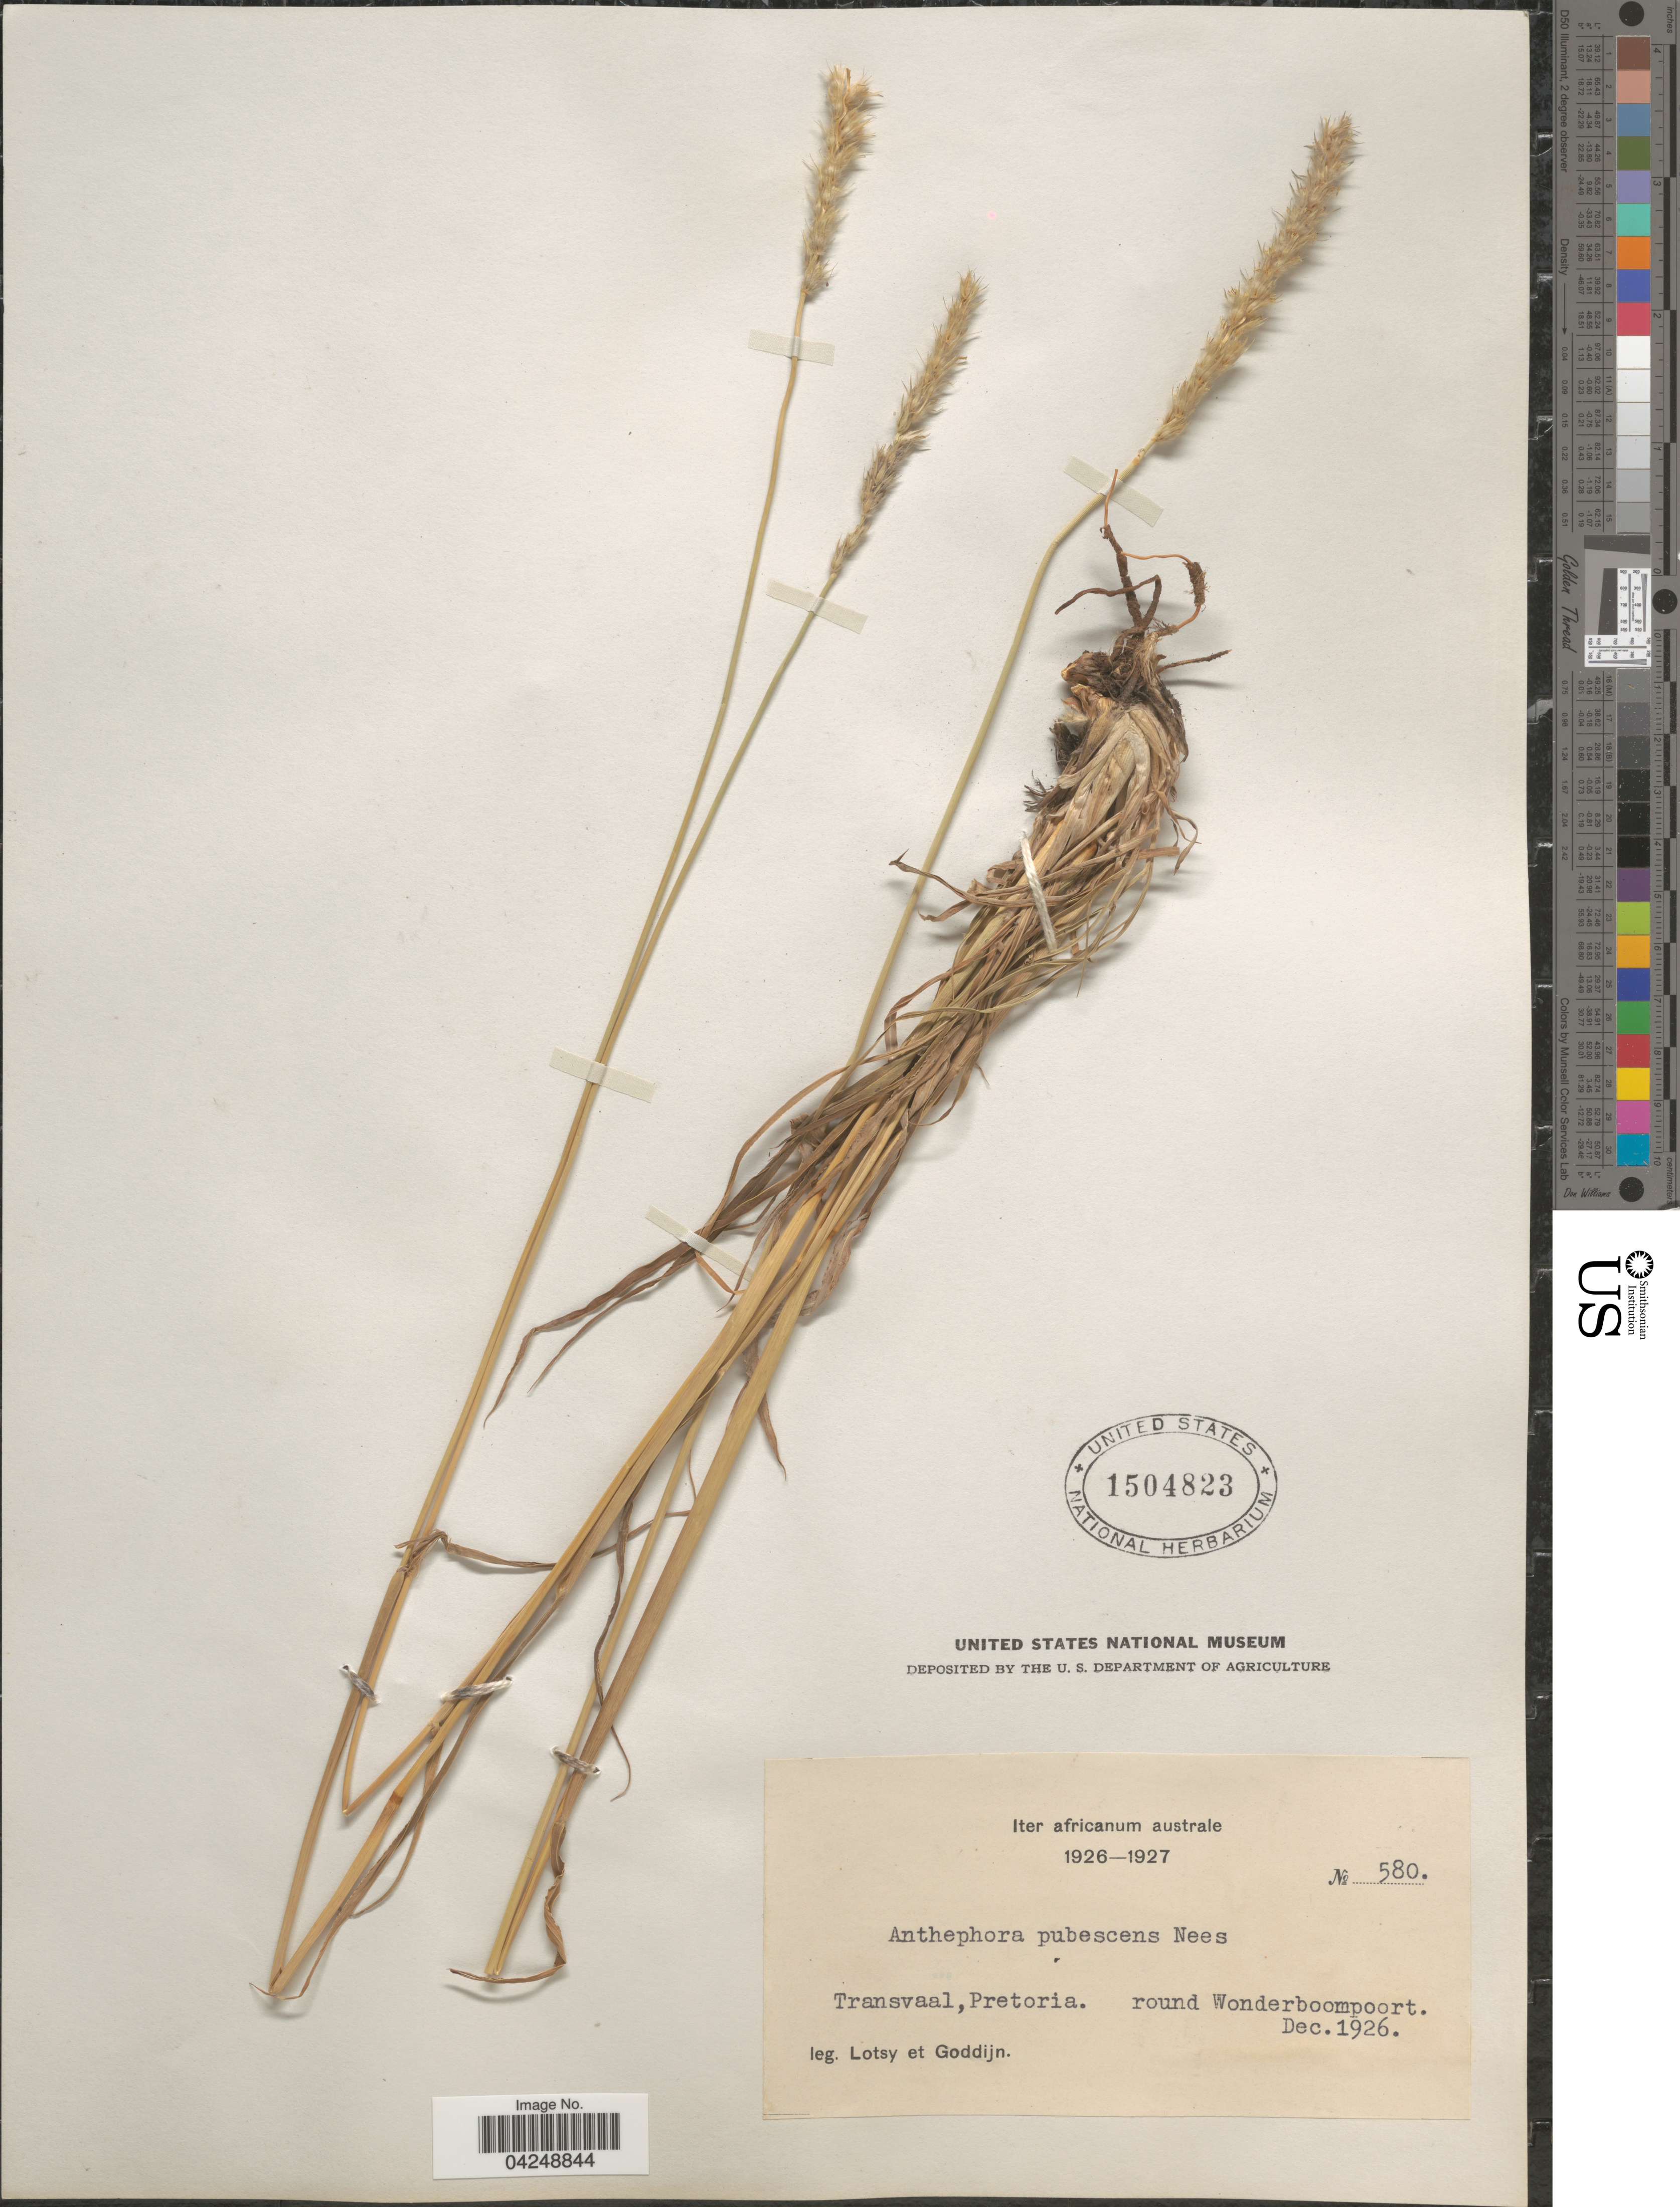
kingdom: Plantae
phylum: Tracheophyta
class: Liliopsida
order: Poales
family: Poaceae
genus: Anthephora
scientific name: Anthephora pubescens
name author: Nees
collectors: Lotsy & Goddijn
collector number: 580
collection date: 1926-12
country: South Africa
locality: Iter africanum australe 1926-1927. Transvaal, Pretoria. round Wonderboompoort.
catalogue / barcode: US 1504823